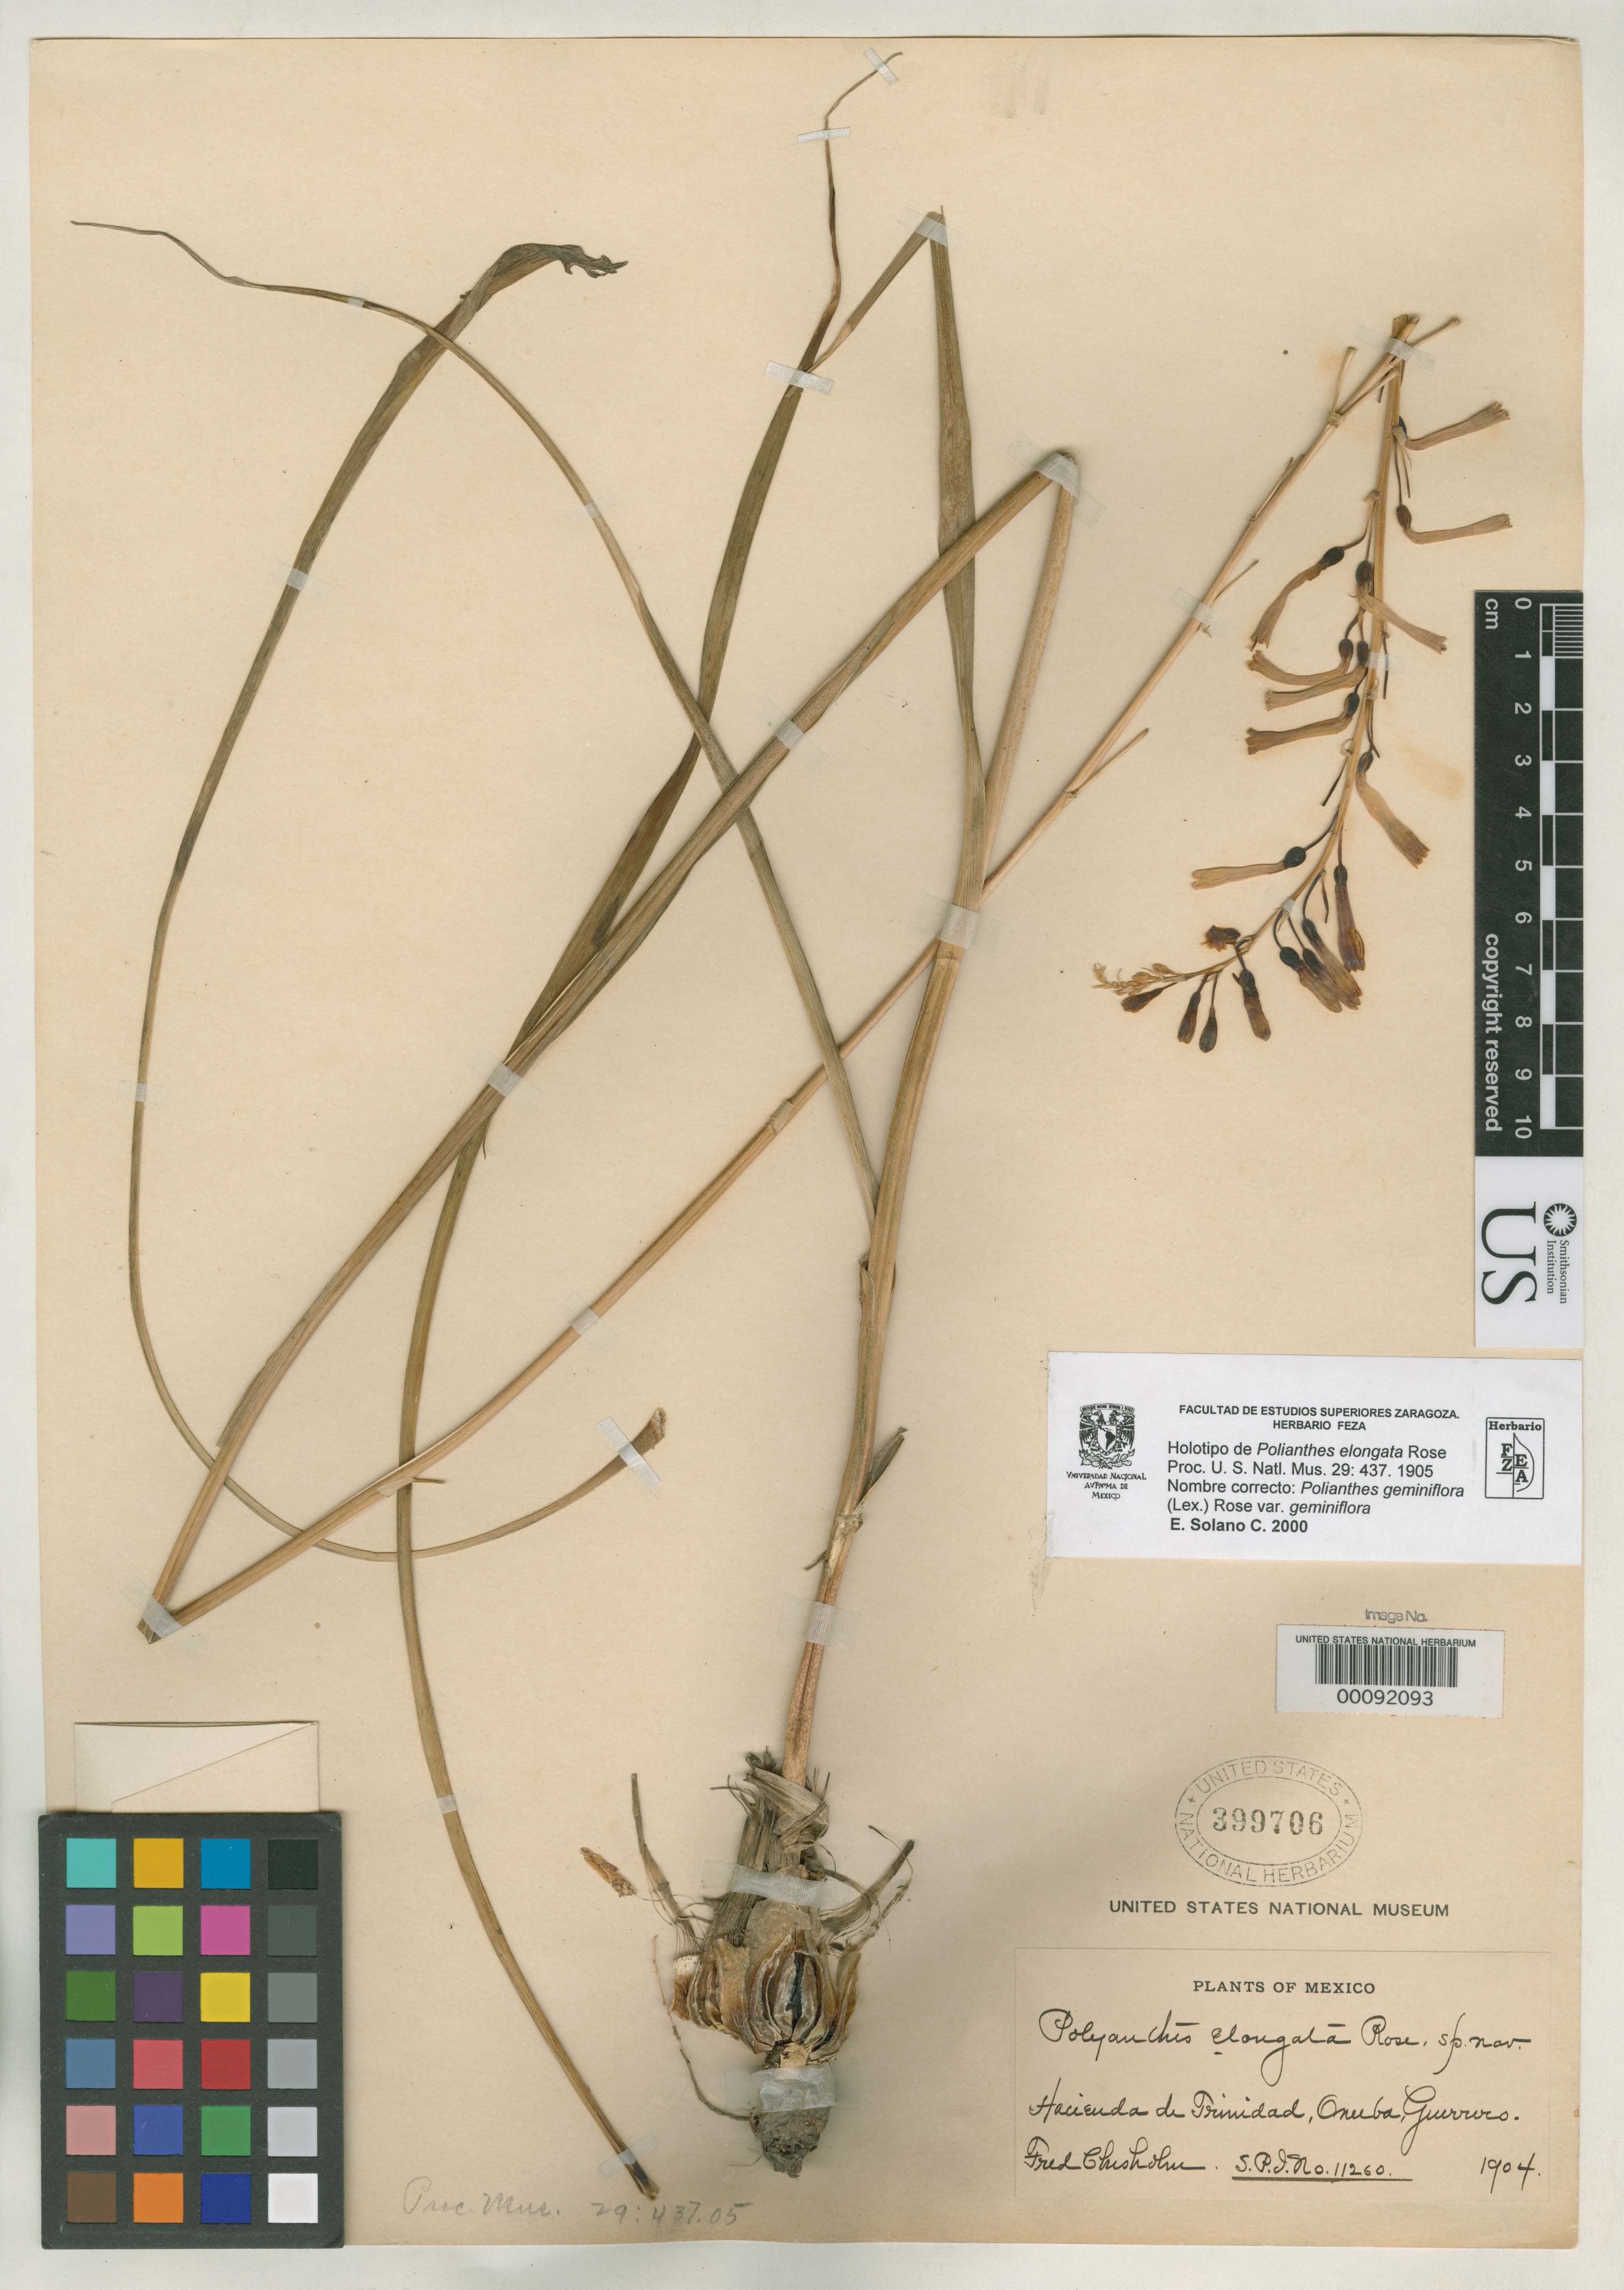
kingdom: Plantae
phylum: Tracheophyta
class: Liliopsida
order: Asparagales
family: Asparagaceae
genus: Polianthes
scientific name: Polianthes elongata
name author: Rose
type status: Type Collection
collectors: F. Chisholm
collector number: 11260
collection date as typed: Jun 1904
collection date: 1904-06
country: Mexico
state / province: Guerrero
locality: Hacienda de Trinidad, Arcelia.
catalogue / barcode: US 399706